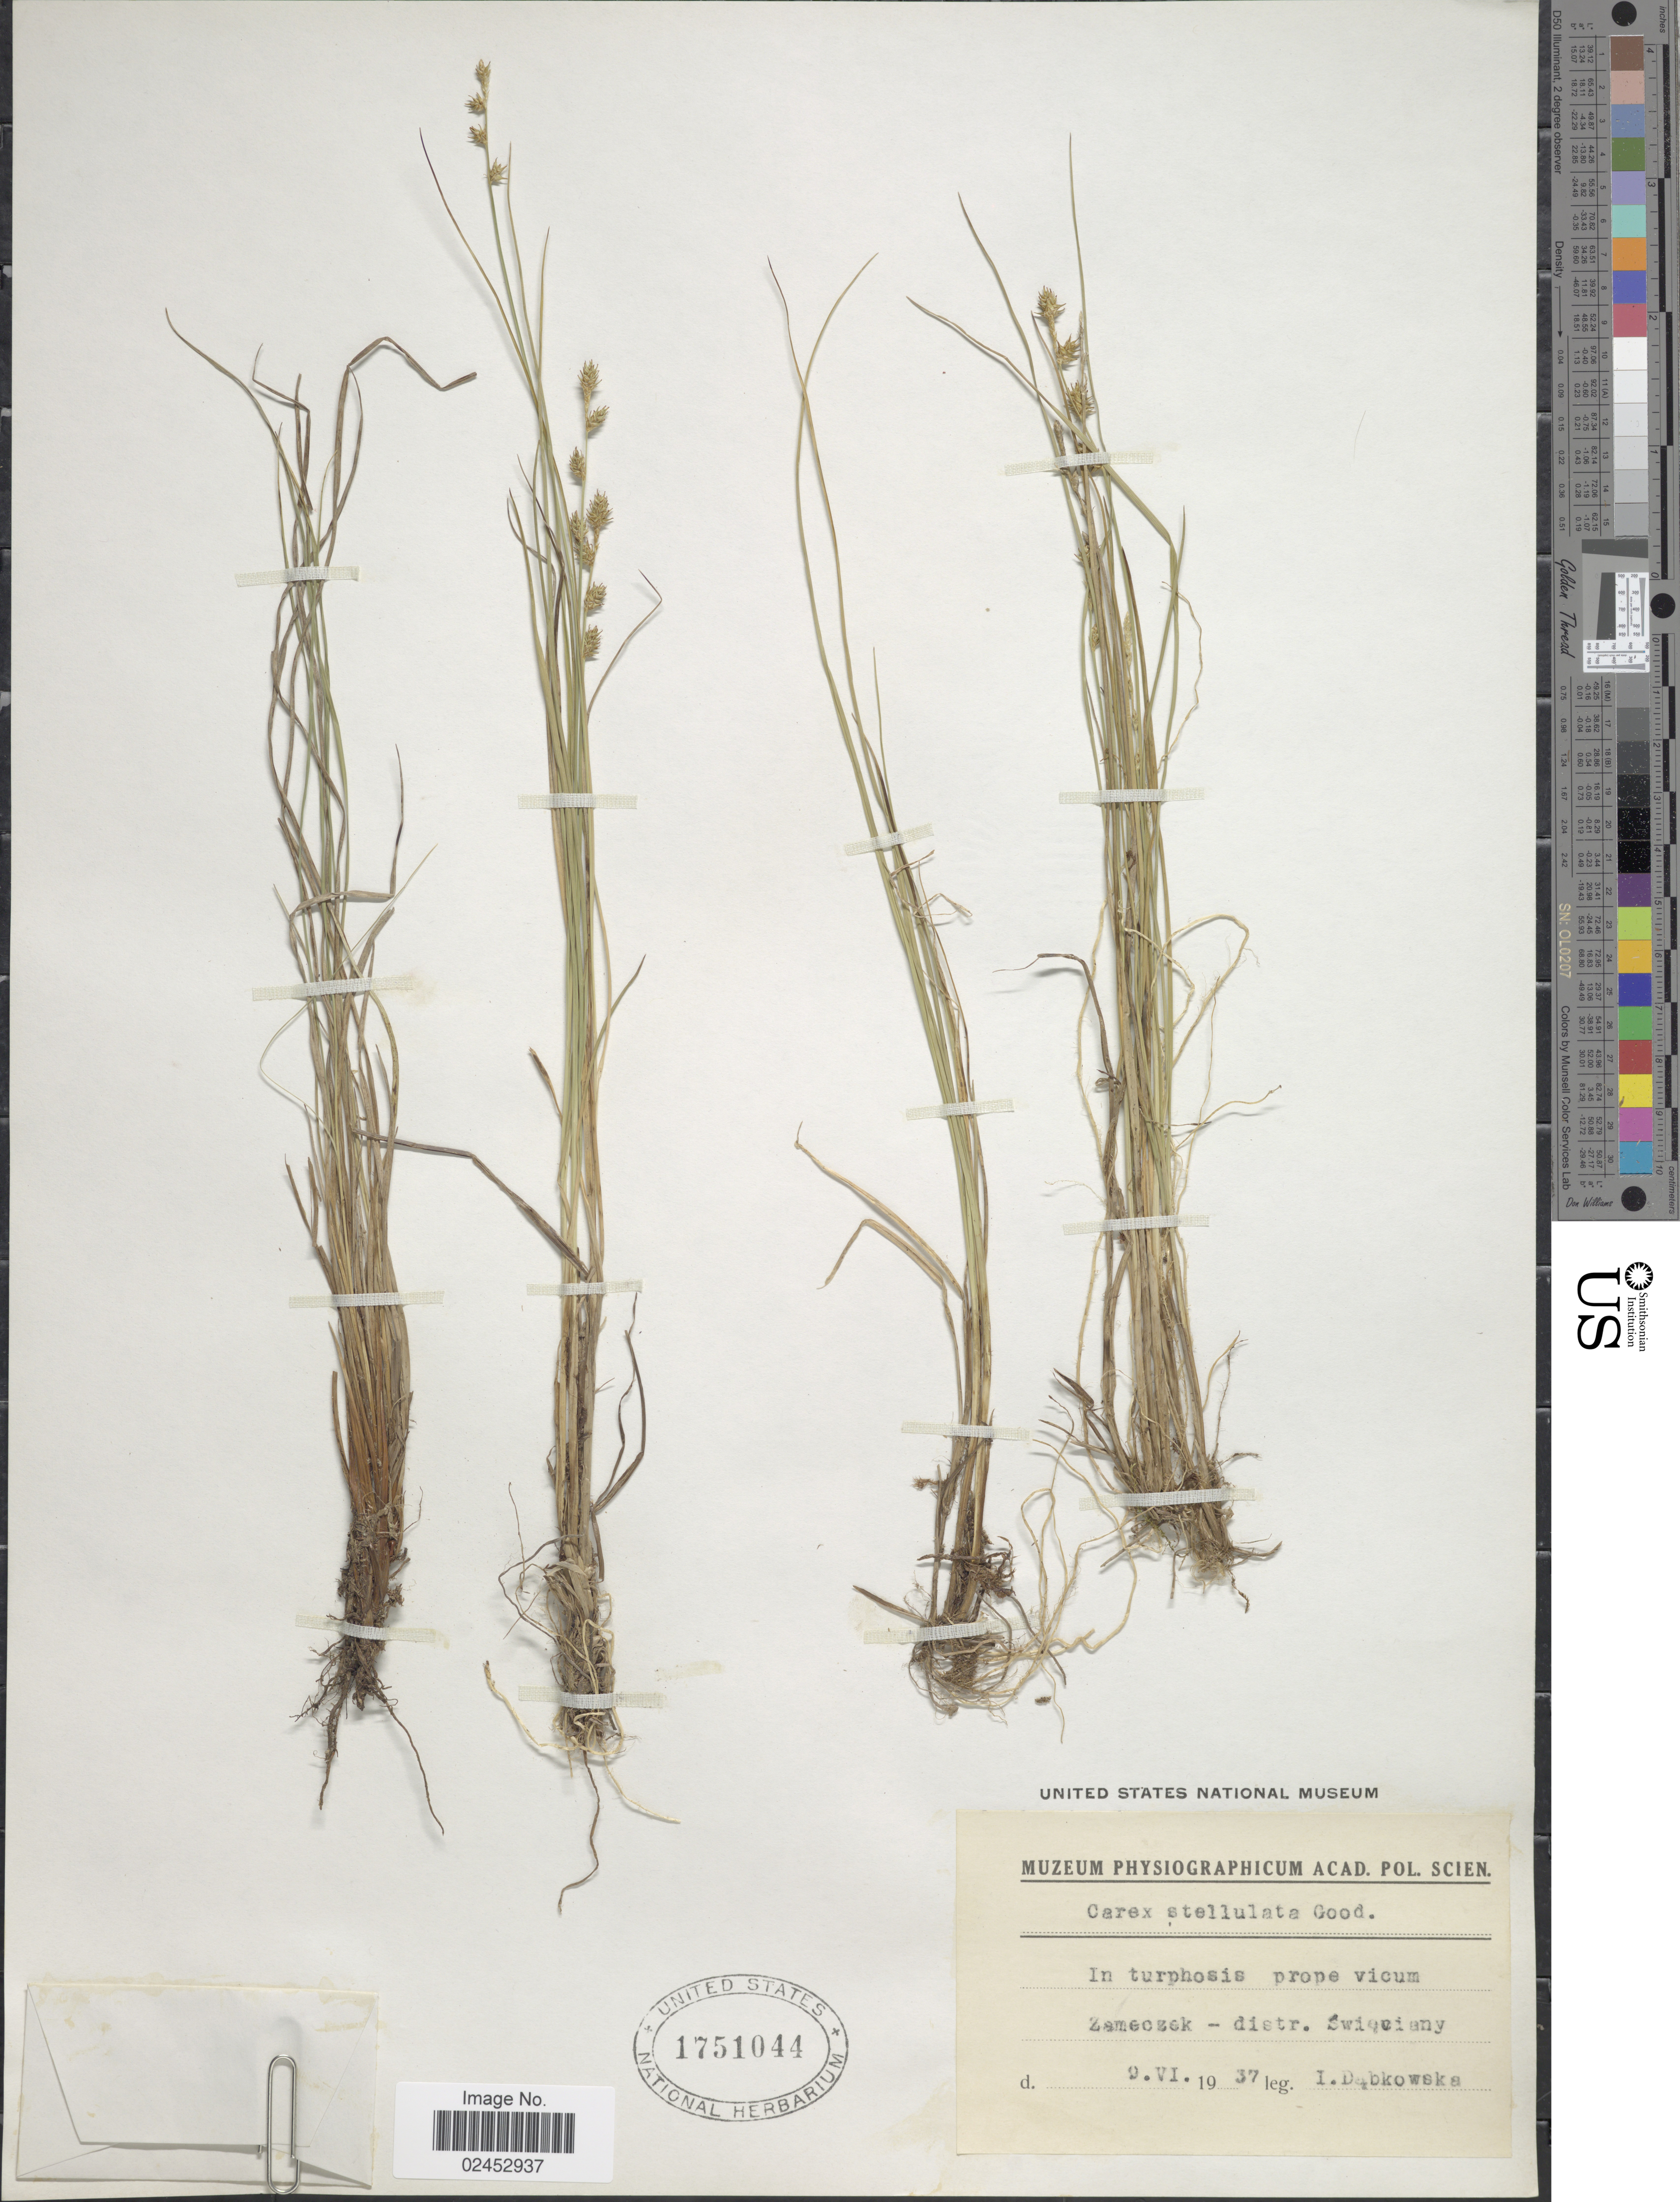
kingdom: Plantae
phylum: Tracheophyta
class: Liliopsida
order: Poales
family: Cyperaceae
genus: Carex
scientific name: Carex echinata subsp. echinata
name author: Murray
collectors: I. Dabkowska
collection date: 1937-06-09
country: Poland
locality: In turphosis prope vicum Zameczek-distr. Swiezieny. [interpreted]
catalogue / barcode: US 1751044